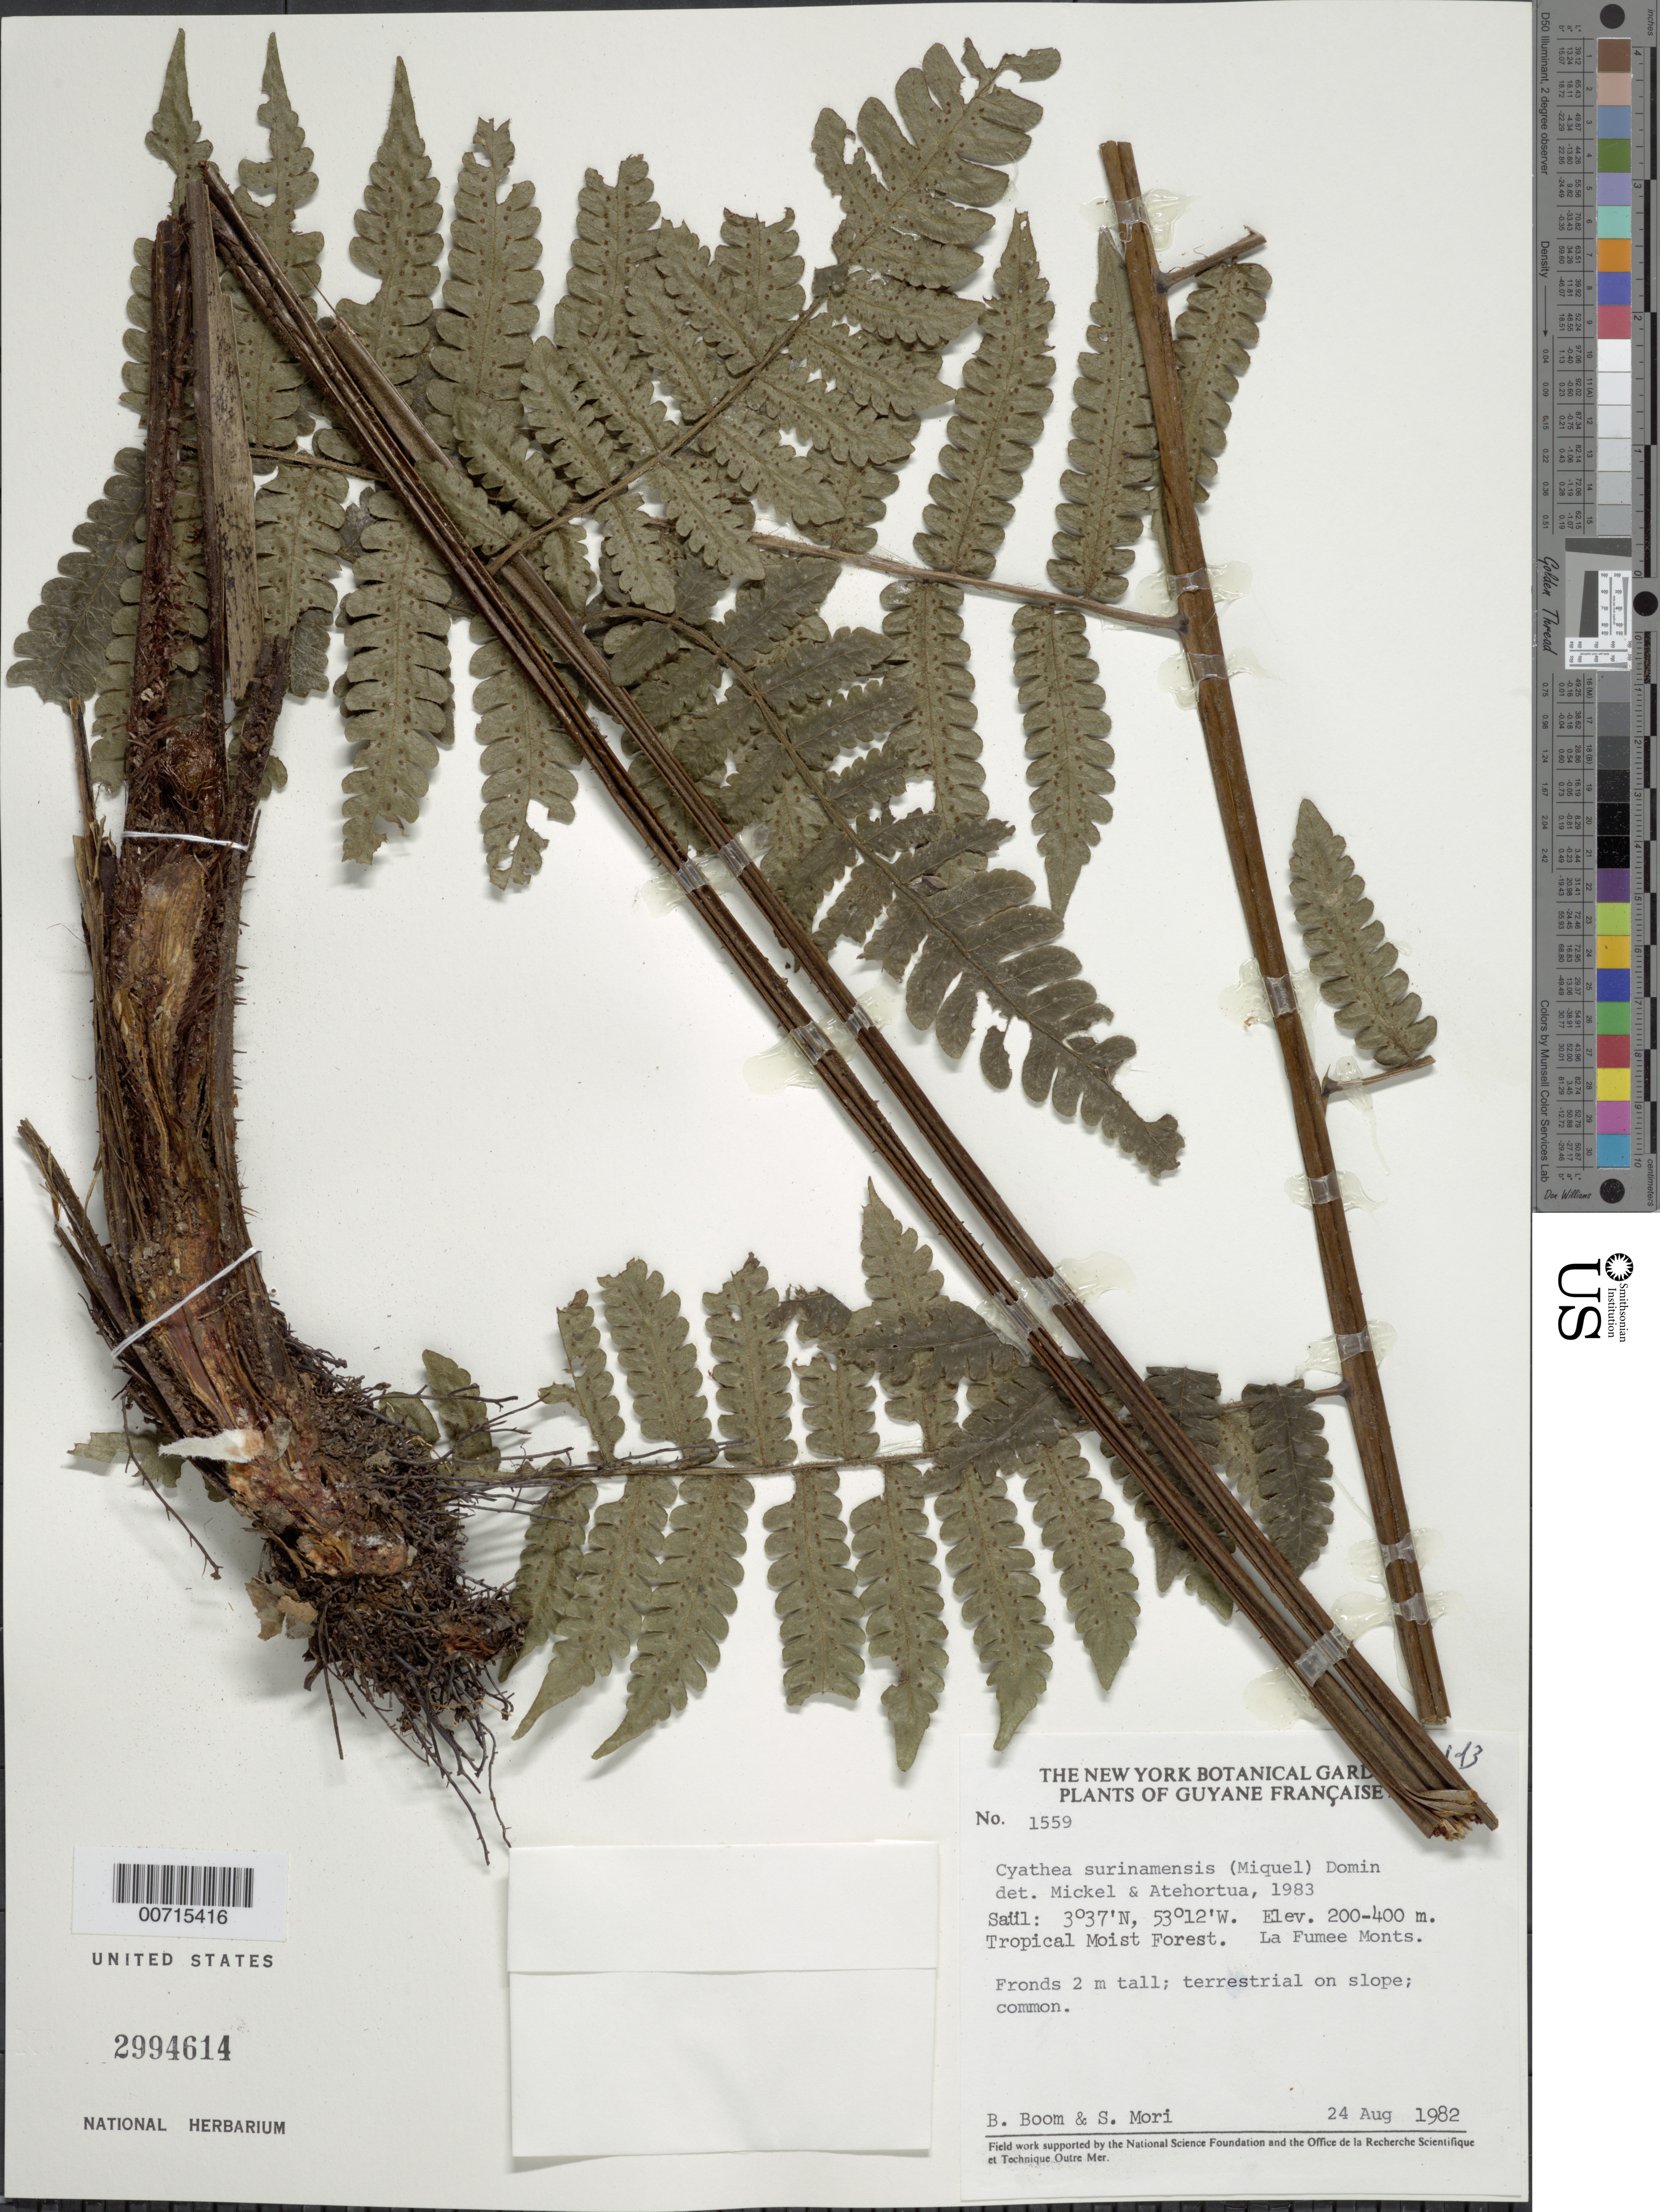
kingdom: Plantae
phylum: Tracheophyta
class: Polypodiopsida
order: Cyatheales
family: Cyatheaceae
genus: Cyathea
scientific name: Cyathea surinamensis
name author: (Miq.) Domin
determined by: Mickel, J. T.; Atehortúa, L. G.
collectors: B. M. Boom & S. Mori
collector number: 1559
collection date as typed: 24-Aug-82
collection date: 1982-08-24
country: French Guiana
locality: Saül, Monts La Fumée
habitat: Tropical moist forest; on slope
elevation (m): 200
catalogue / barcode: US 2994614